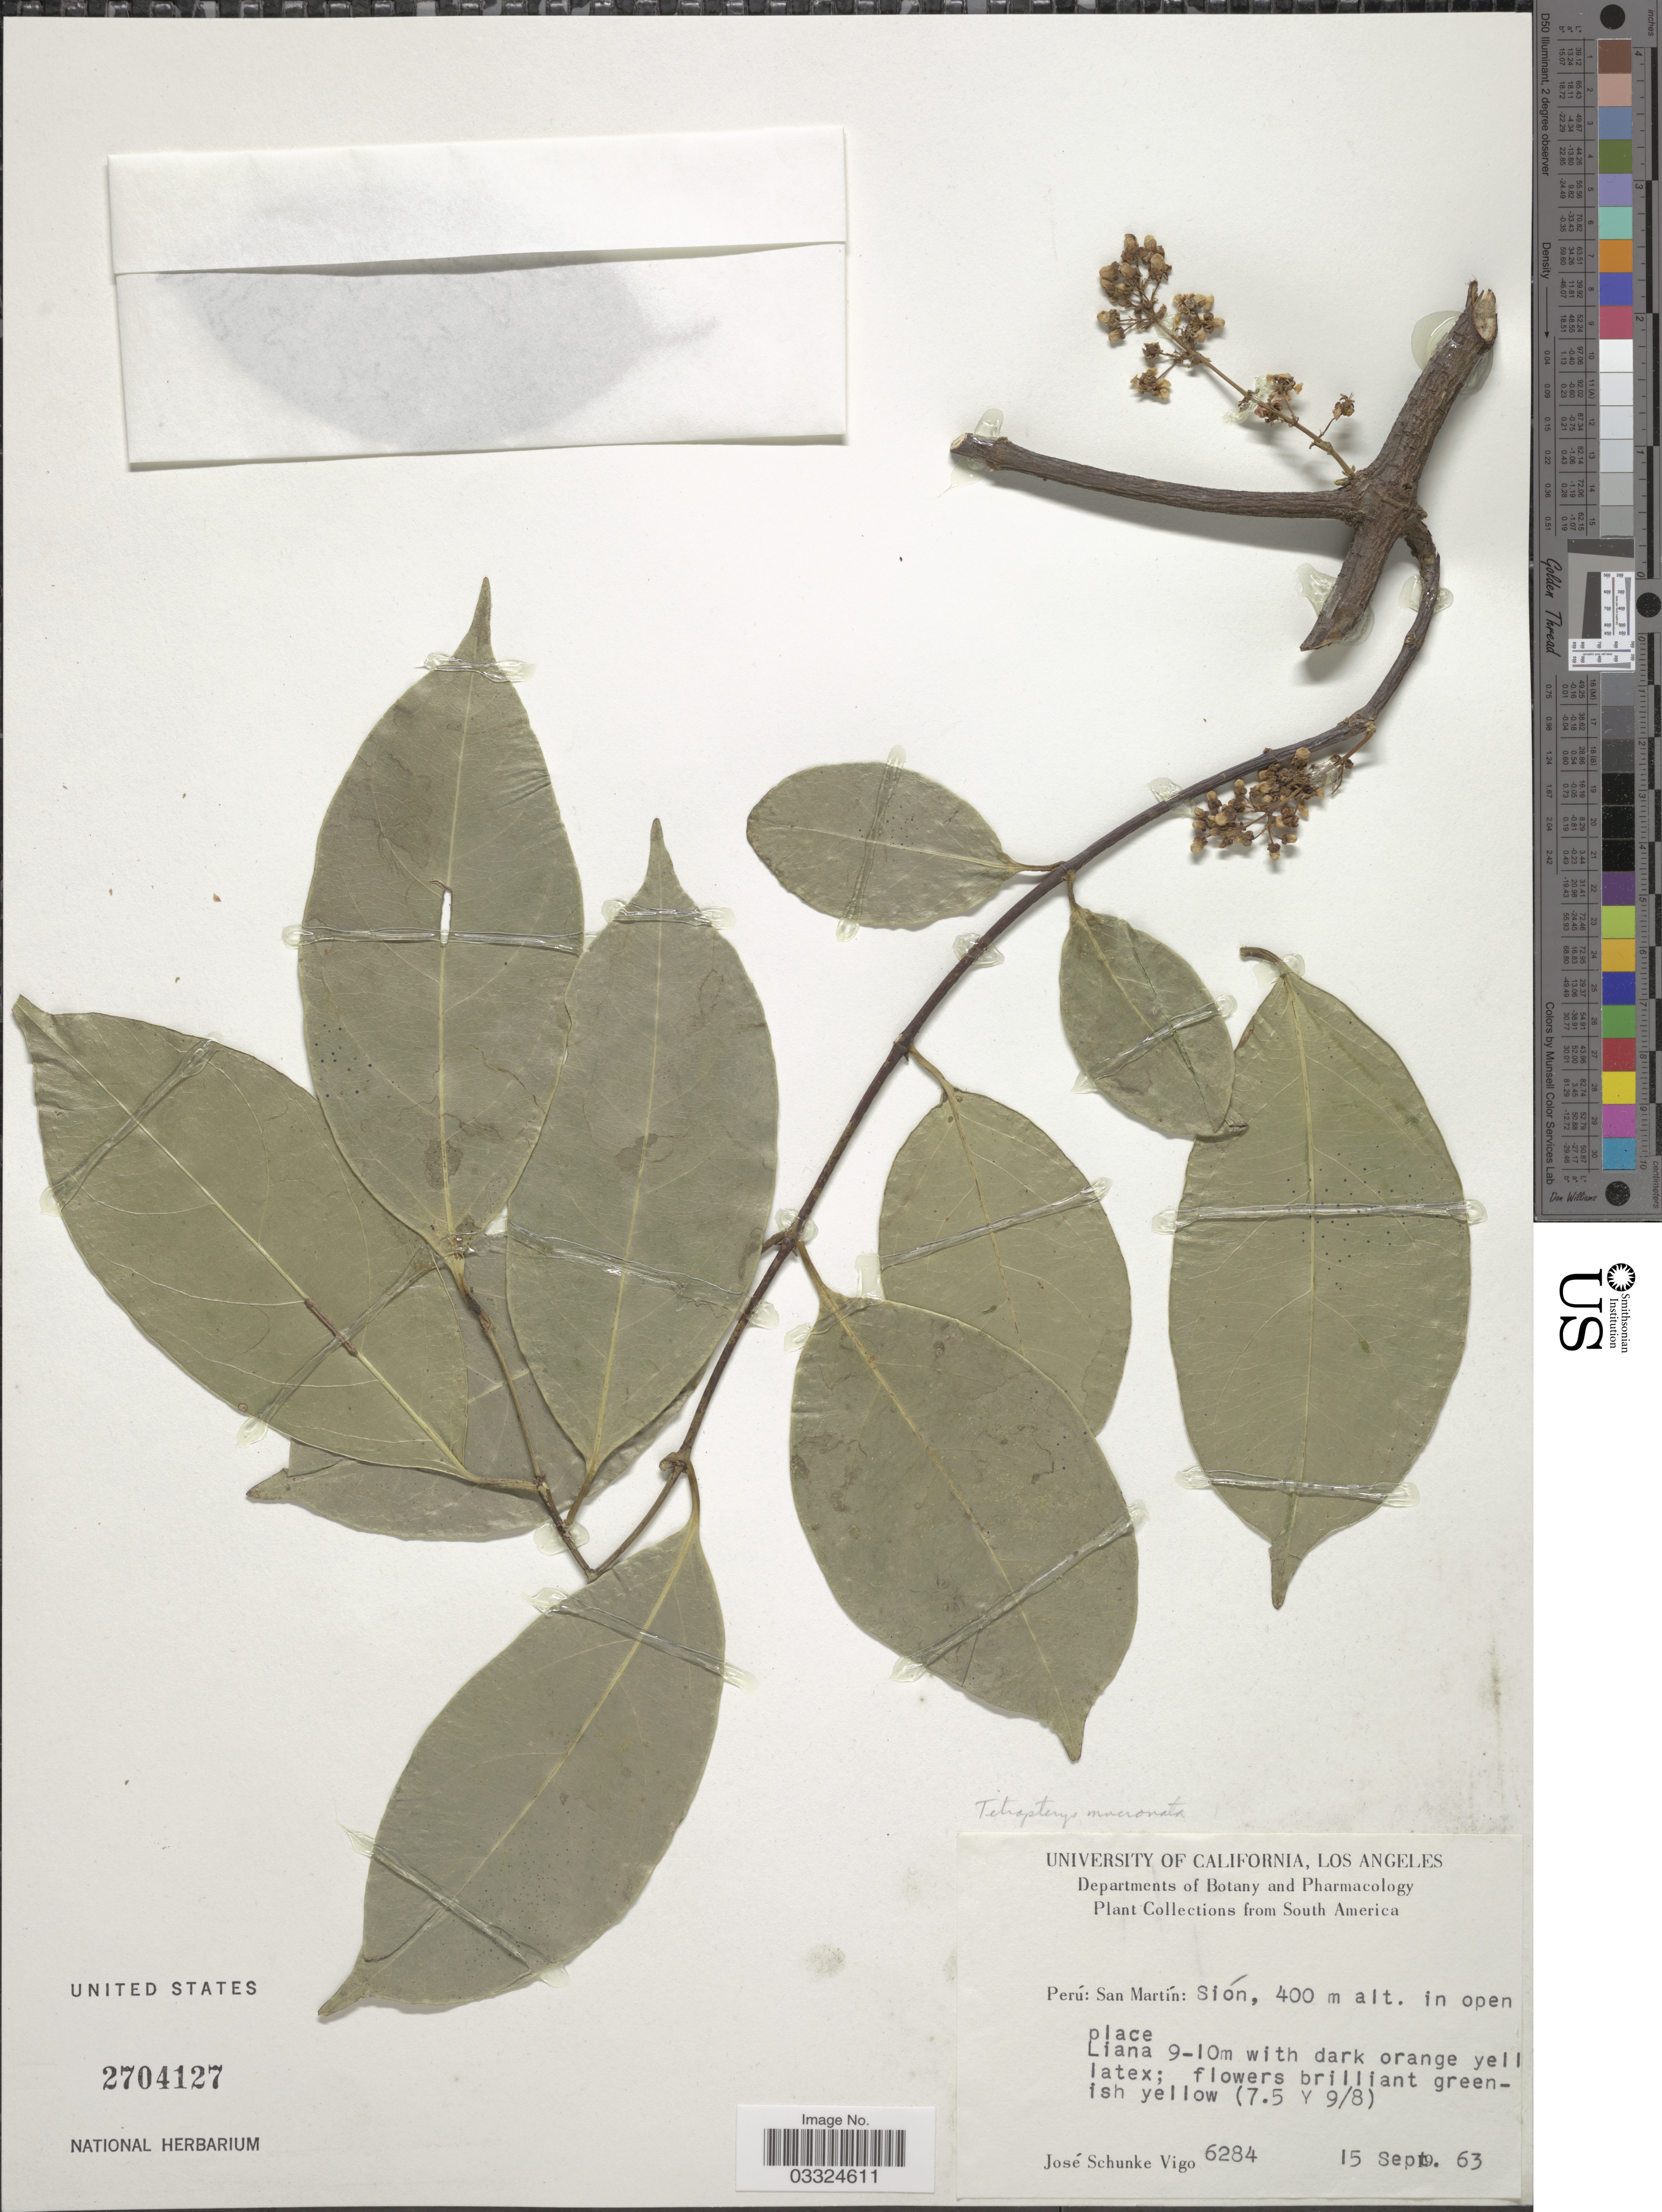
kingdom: Plantae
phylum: Tracheophyta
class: Magnoliopsida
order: Malpighiales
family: Malpighiaceae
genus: Tetrapterys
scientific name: Tetrapterys mucronata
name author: Cav.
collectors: J. Schunke Vigo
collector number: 6284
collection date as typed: Transcribed d/m/y: 15/9/63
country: Peru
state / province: San Martín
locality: Sión.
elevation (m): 400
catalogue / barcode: US 2704127